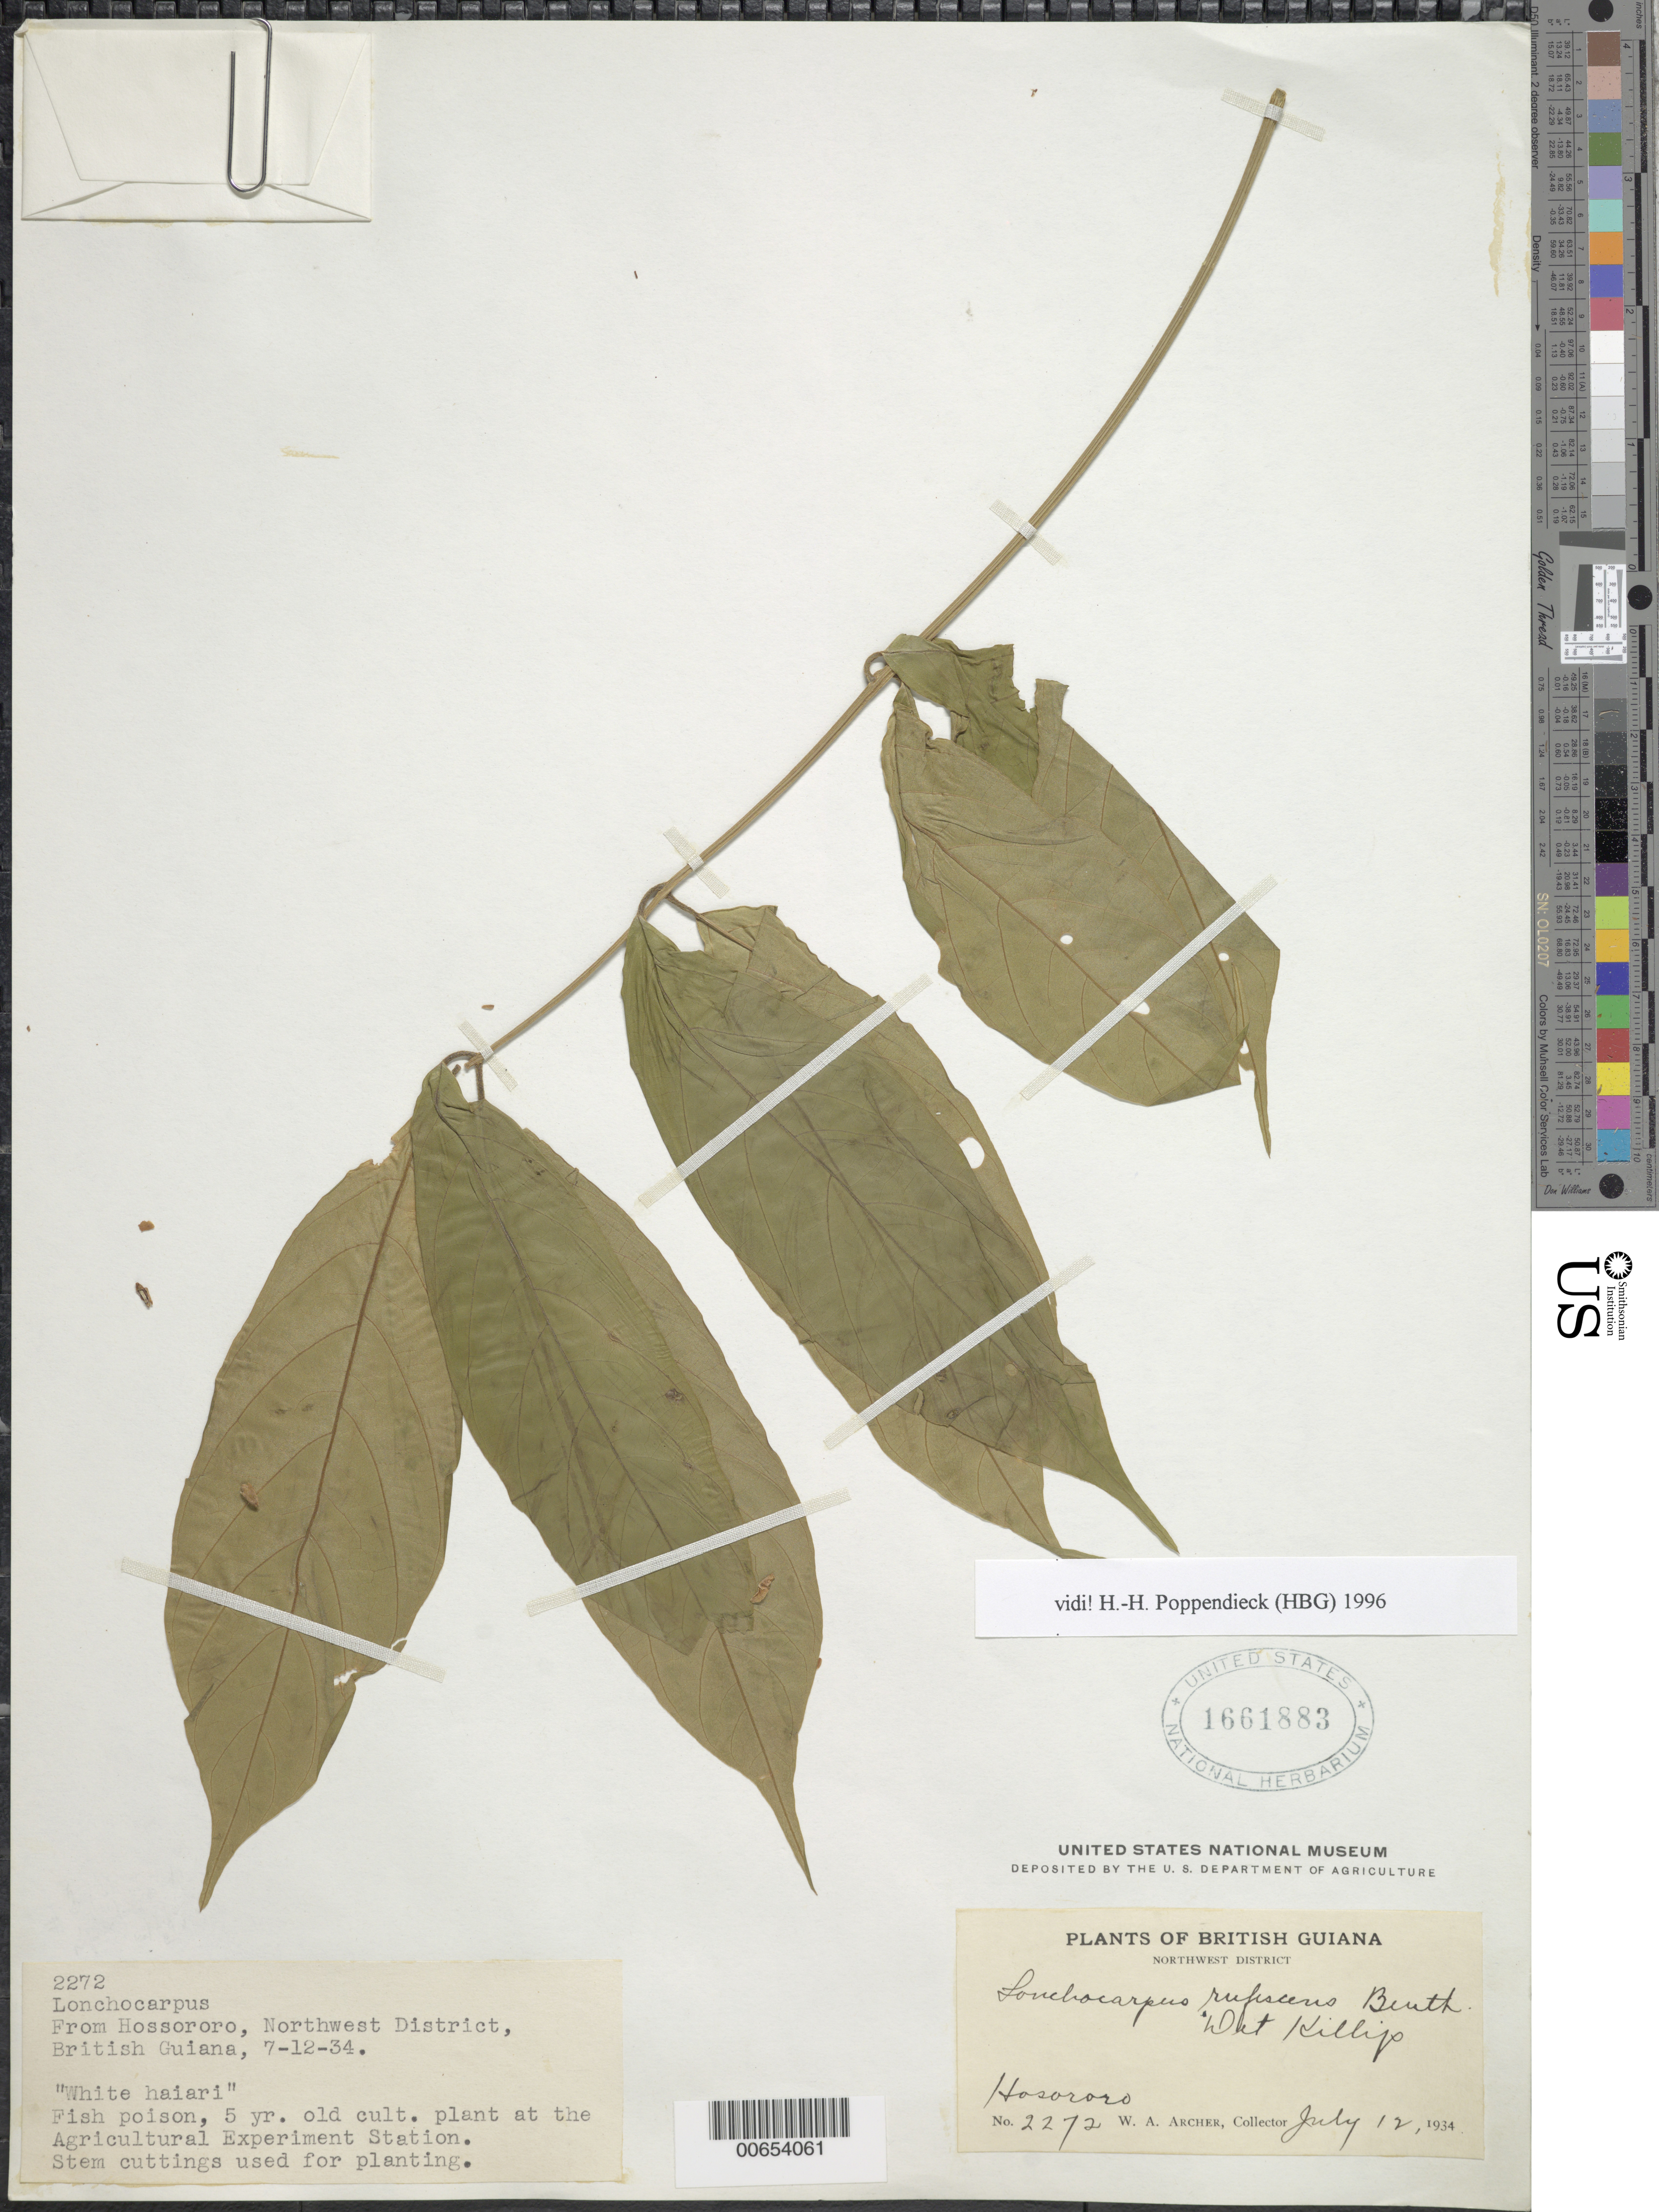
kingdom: Plantae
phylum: Tracheophyta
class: Magnoliopsida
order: Fabales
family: Fabaceae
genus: Lonchocarpus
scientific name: Lonchocarpus rufescens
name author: Benth.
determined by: Poppendieck, H.-H., (HBG), Institut fur Allgemeine Botanik und Botanischer Garten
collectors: W. A. Archer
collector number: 2272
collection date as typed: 12-Jul-34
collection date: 1934-07-12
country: Guyana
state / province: Barima-Waini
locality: Hosororo, NW Dist.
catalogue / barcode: US 1661883